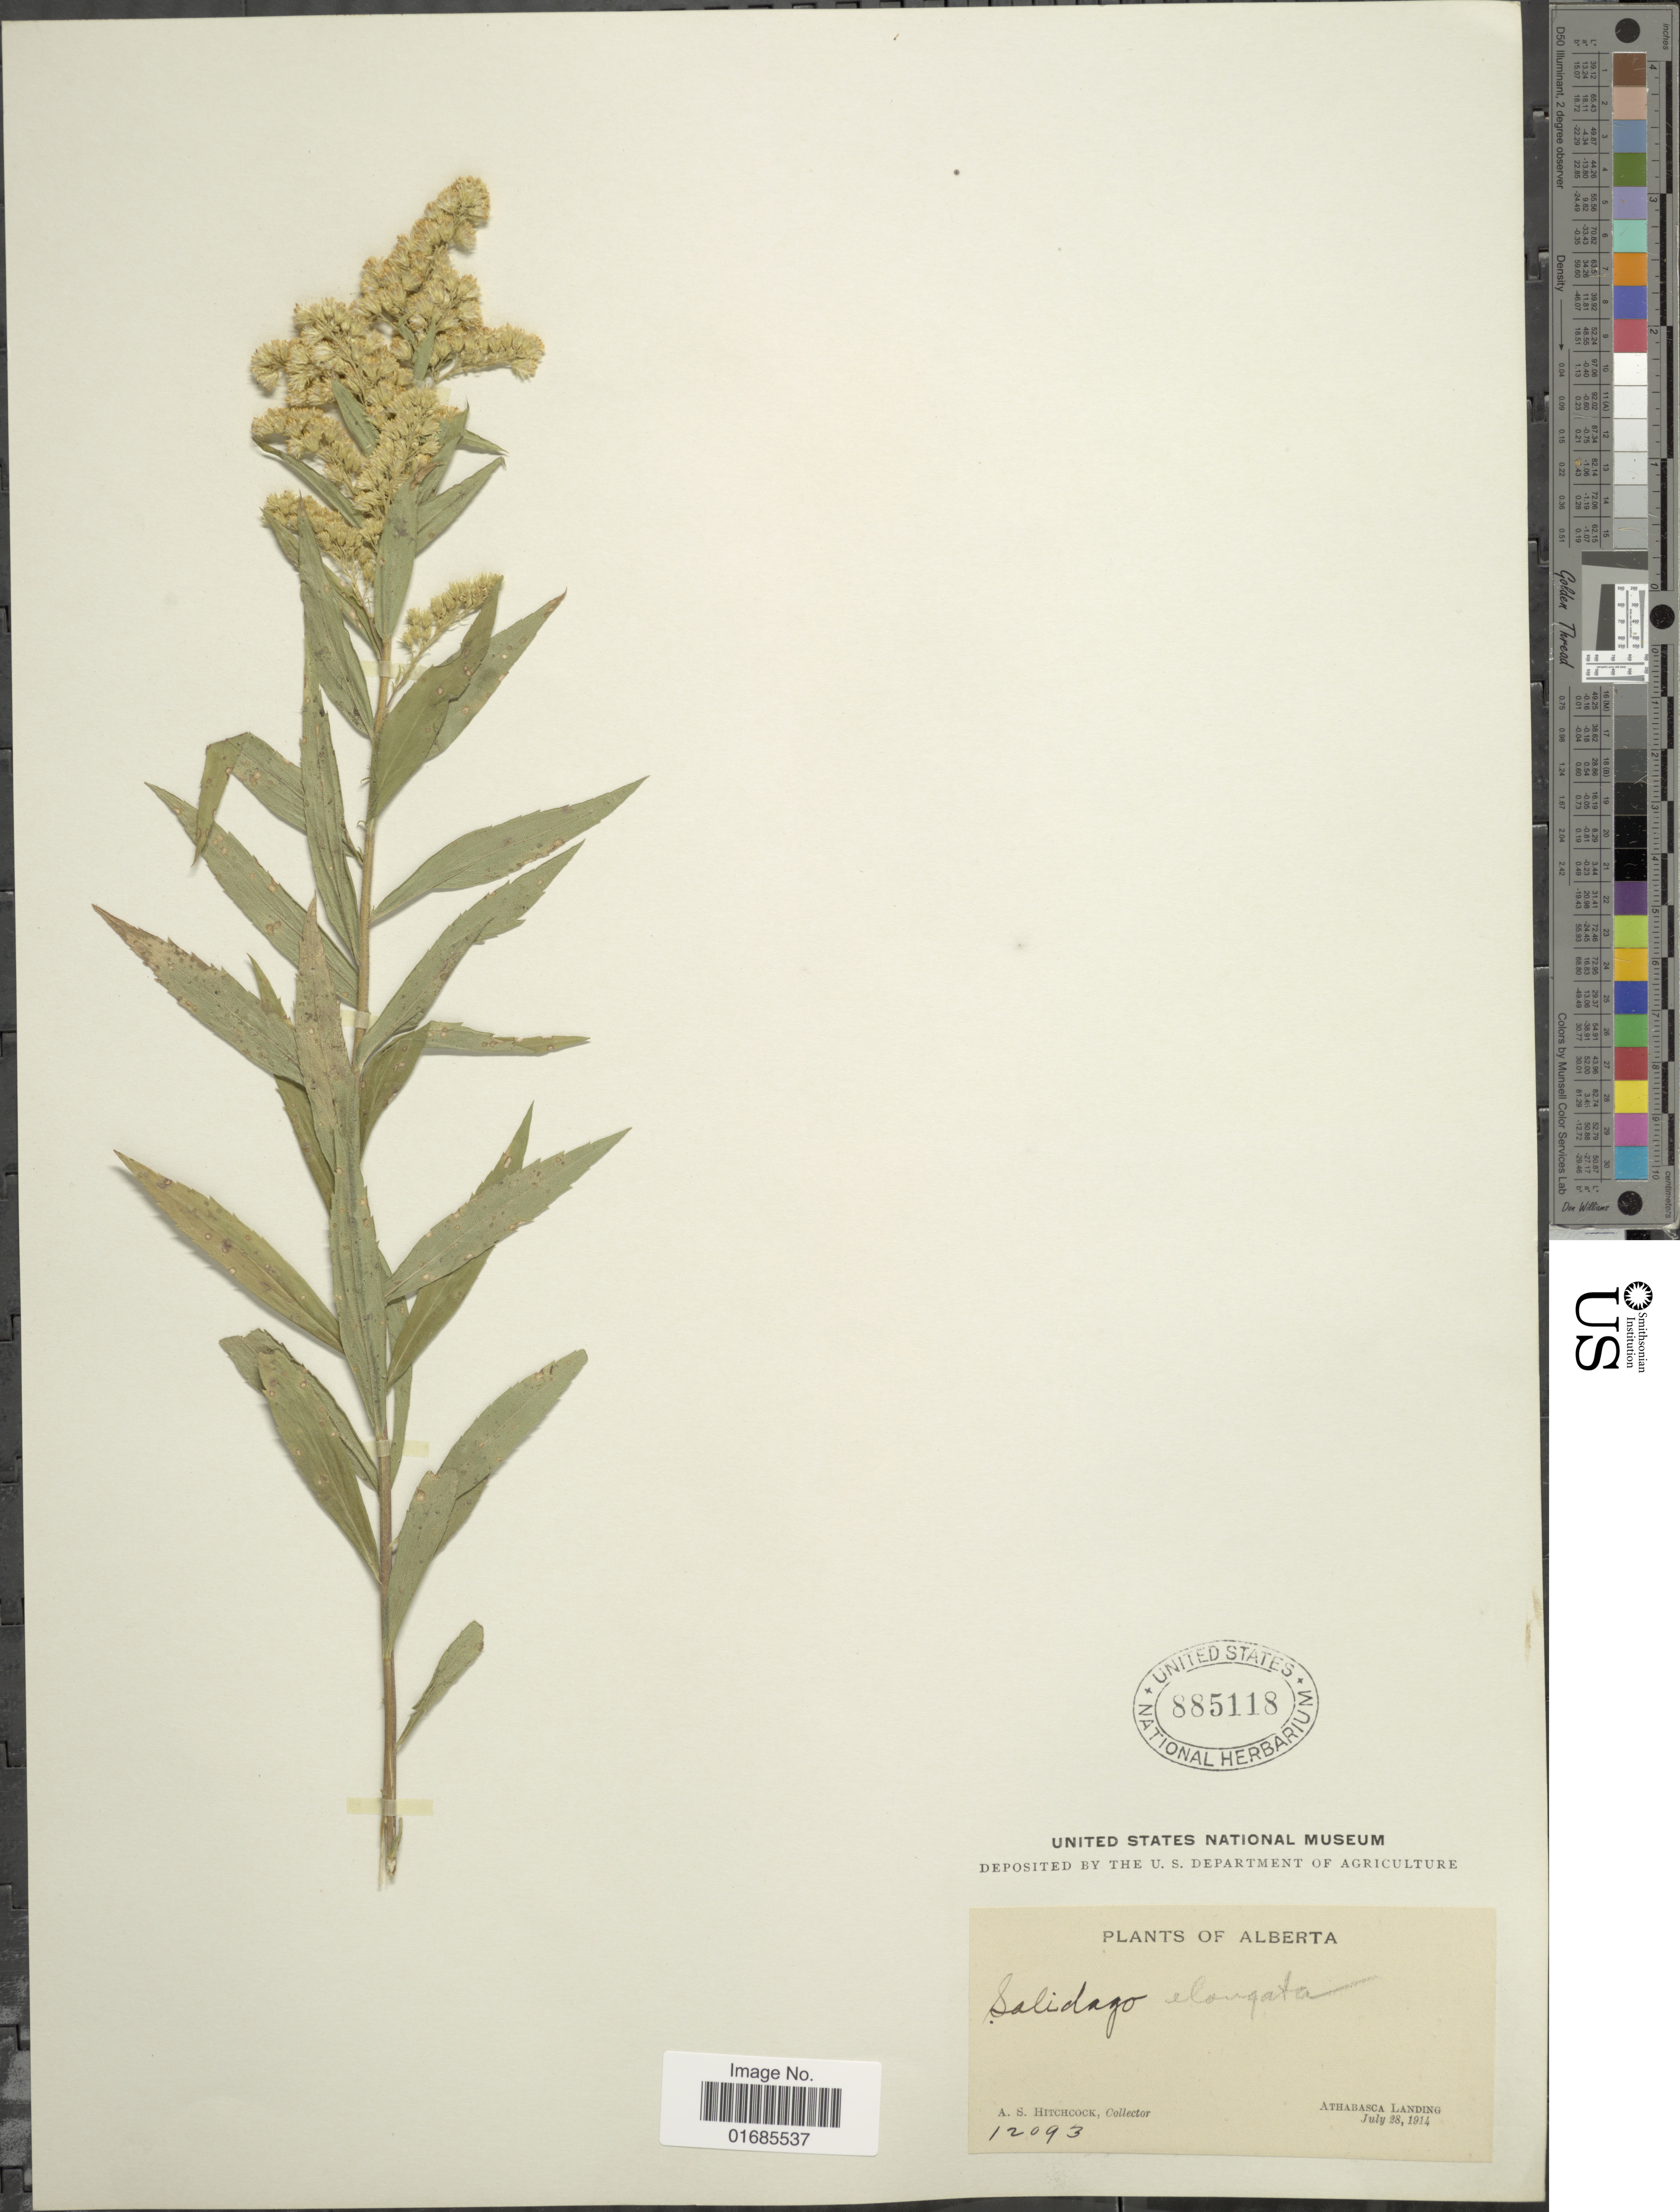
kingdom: Plantae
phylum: Tracheophyta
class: Magnoliopsida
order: Asterales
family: Asteraceae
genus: Solidago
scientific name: Solidago canadensis var. salebrosa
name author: (Piper) M.E. Jones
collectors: A. S. Hitchcock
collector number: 12093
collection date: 1914-07-28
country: Canada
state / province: Alberta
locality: Athabasca Landing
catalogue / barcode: US 885118